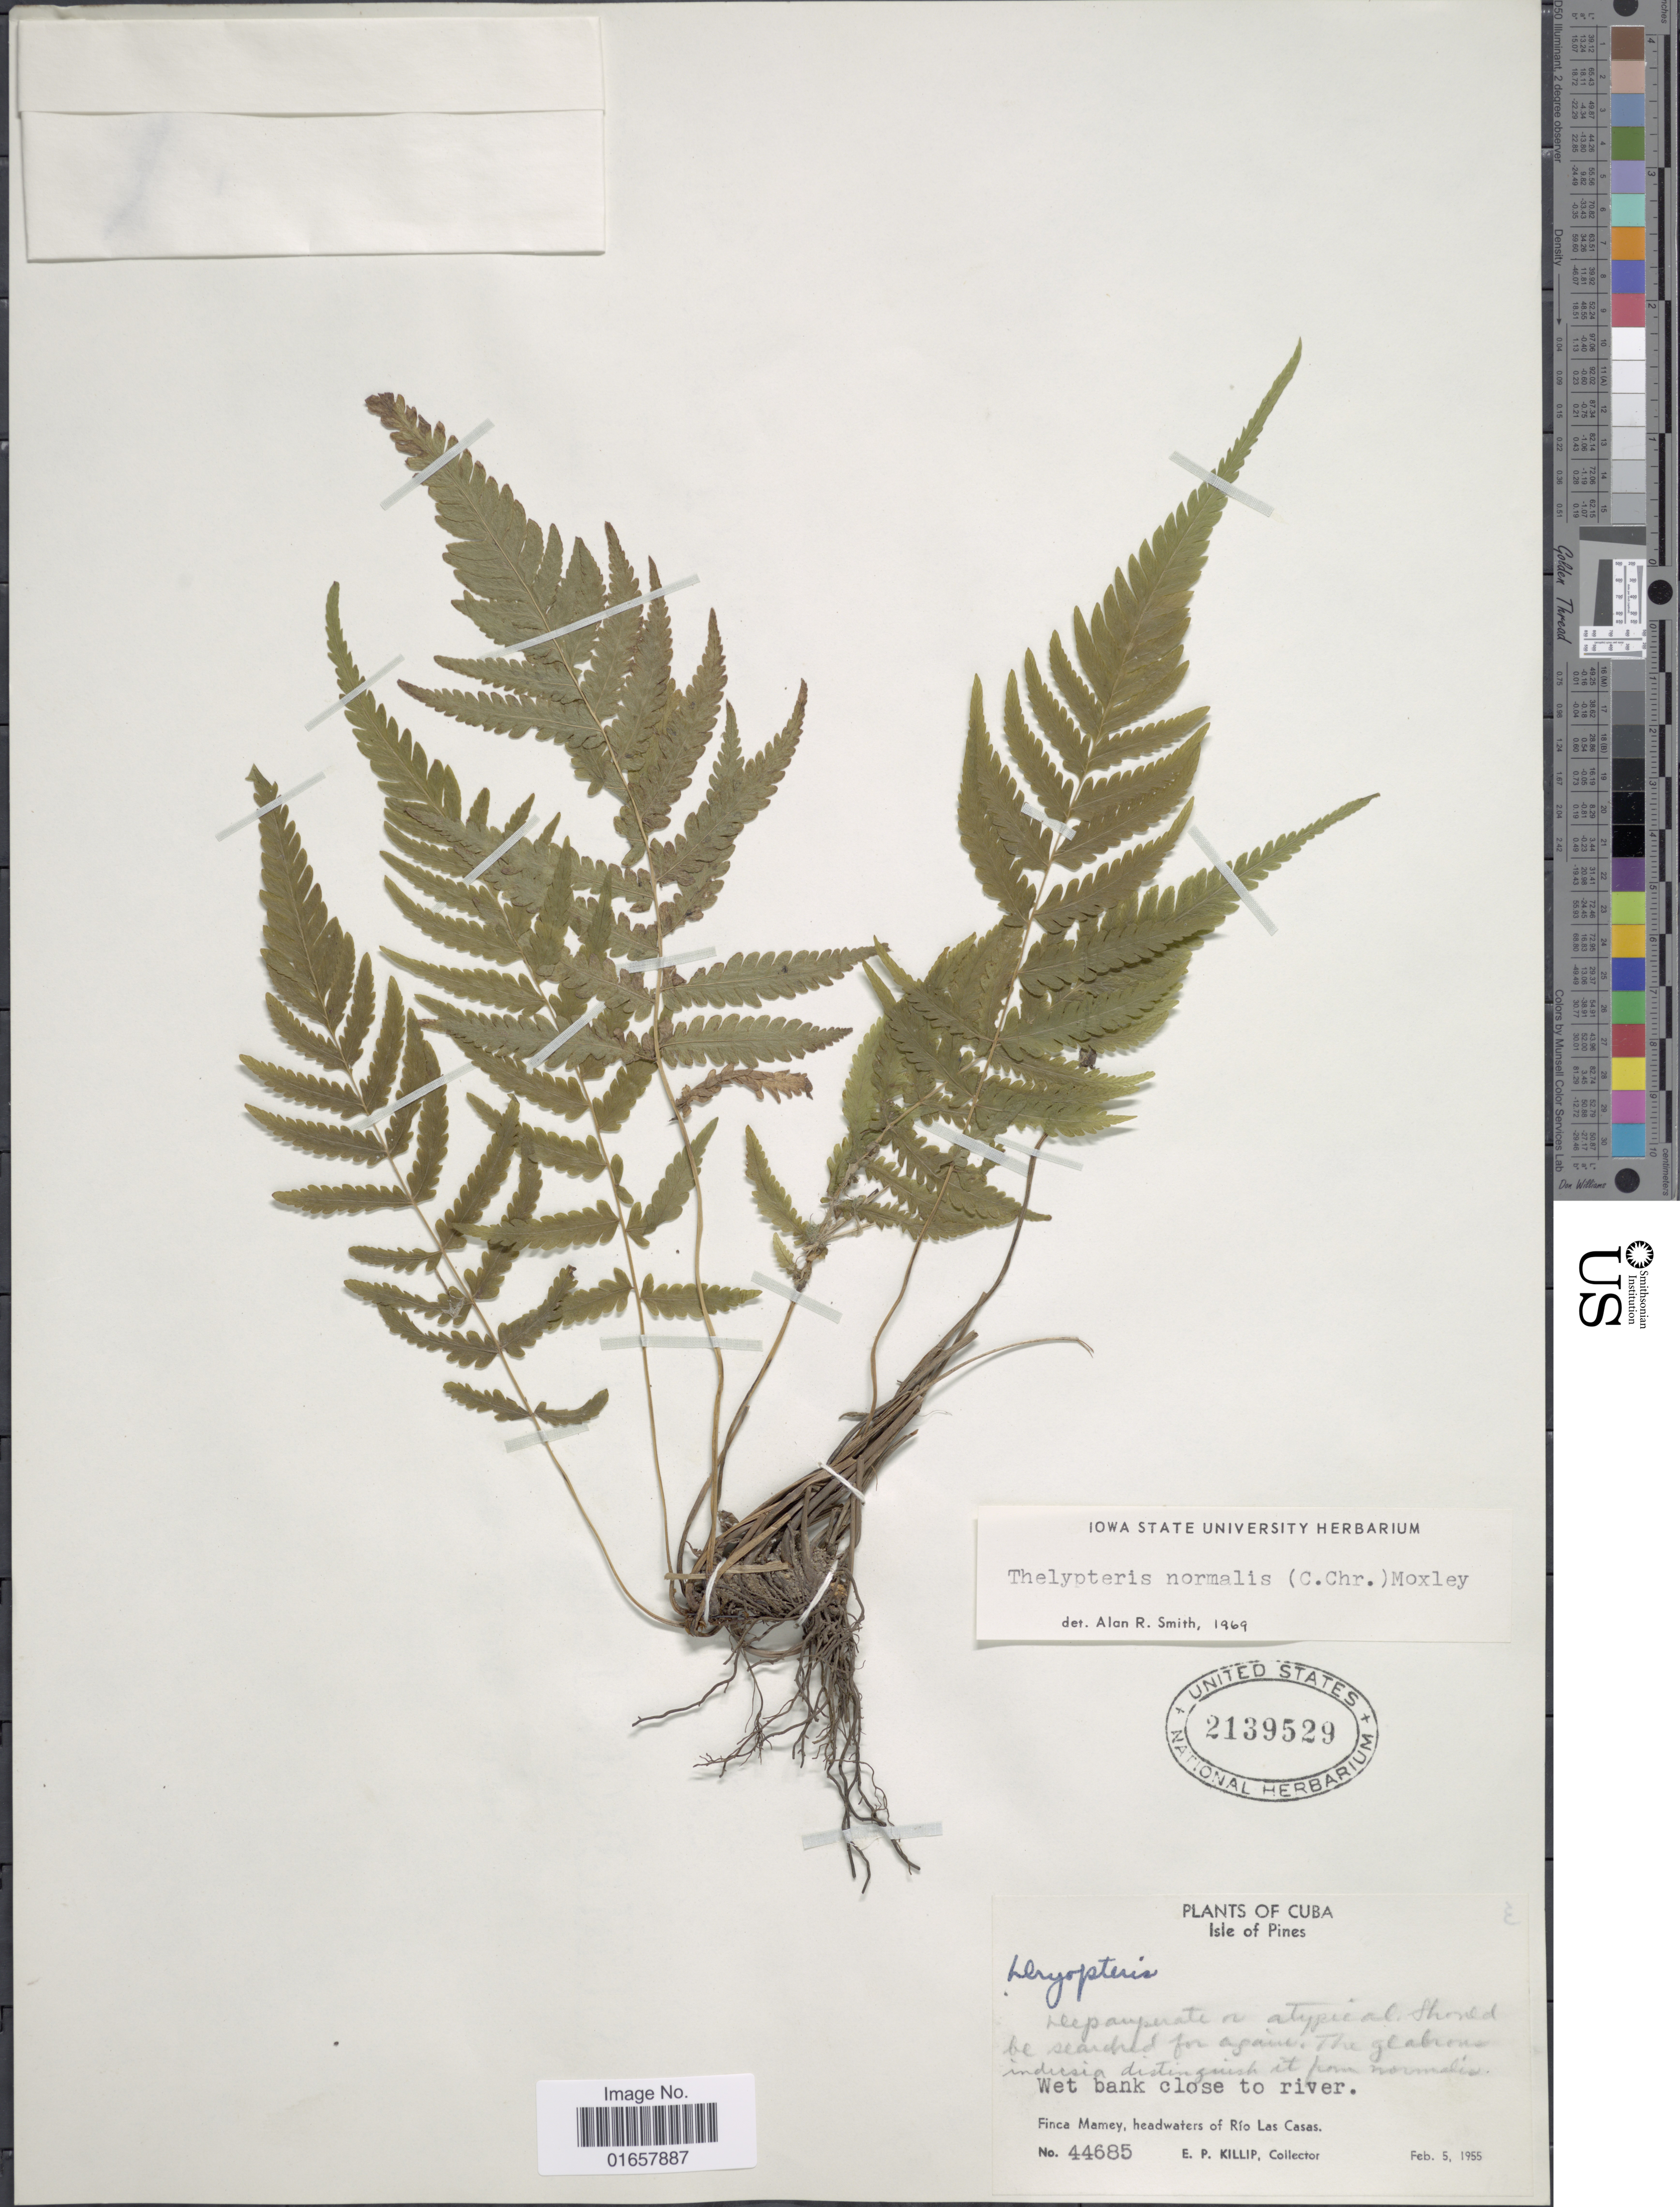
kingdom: Plantae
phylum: Tracheophyta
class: Polypodiopsida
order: Polypodiales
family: Thelypteridaceae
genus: Christella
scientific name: Christella kunthii comb. ined.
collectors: E. P. Killip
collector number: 44685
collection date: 1955-02-05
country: Cuba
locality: Cuba, Isle of Pines, Finca Mamey, headwaters of Río Las Casas.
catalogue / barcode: US 2139529